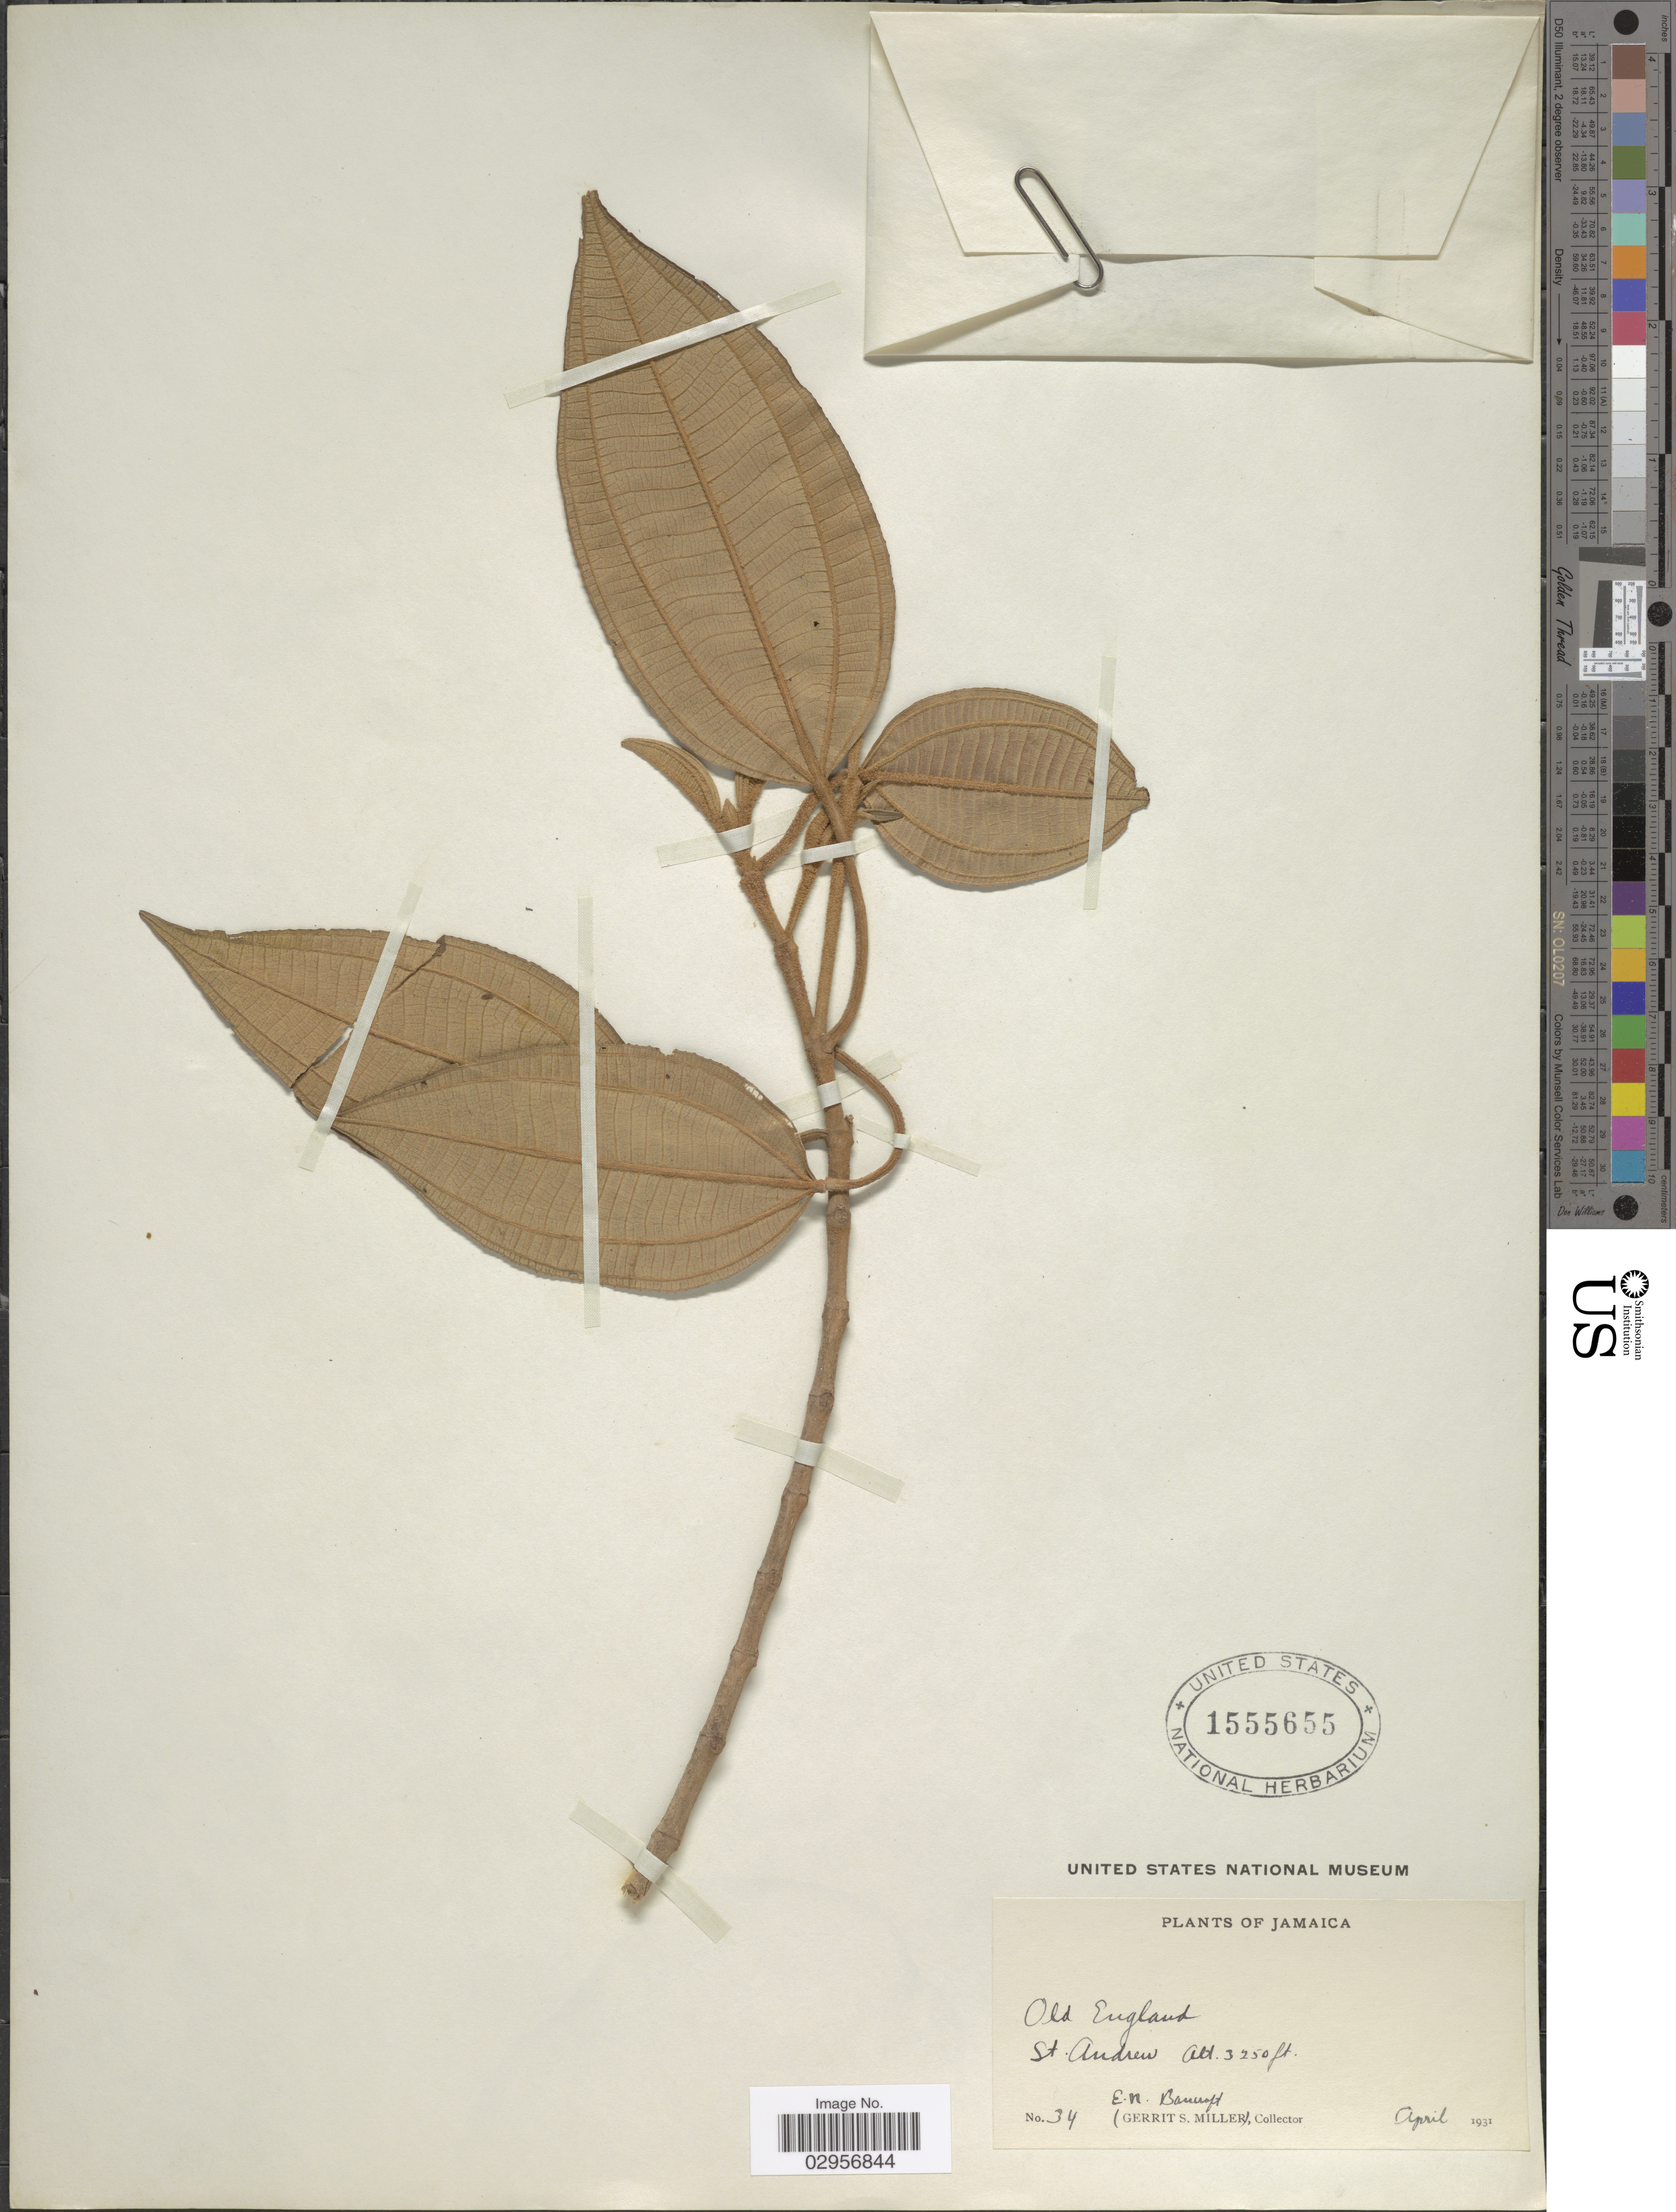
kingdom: Plantae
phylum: Tracheophyta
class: Magnoliopsida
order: Myrtales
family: Melastomataceae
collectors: E. Bancroft & G. S. Miller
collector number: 34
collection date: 1931-04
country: Jamaica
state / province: Saint Andrew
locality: Old England, St. Andrew.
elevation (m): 991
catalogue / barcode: US 1555655